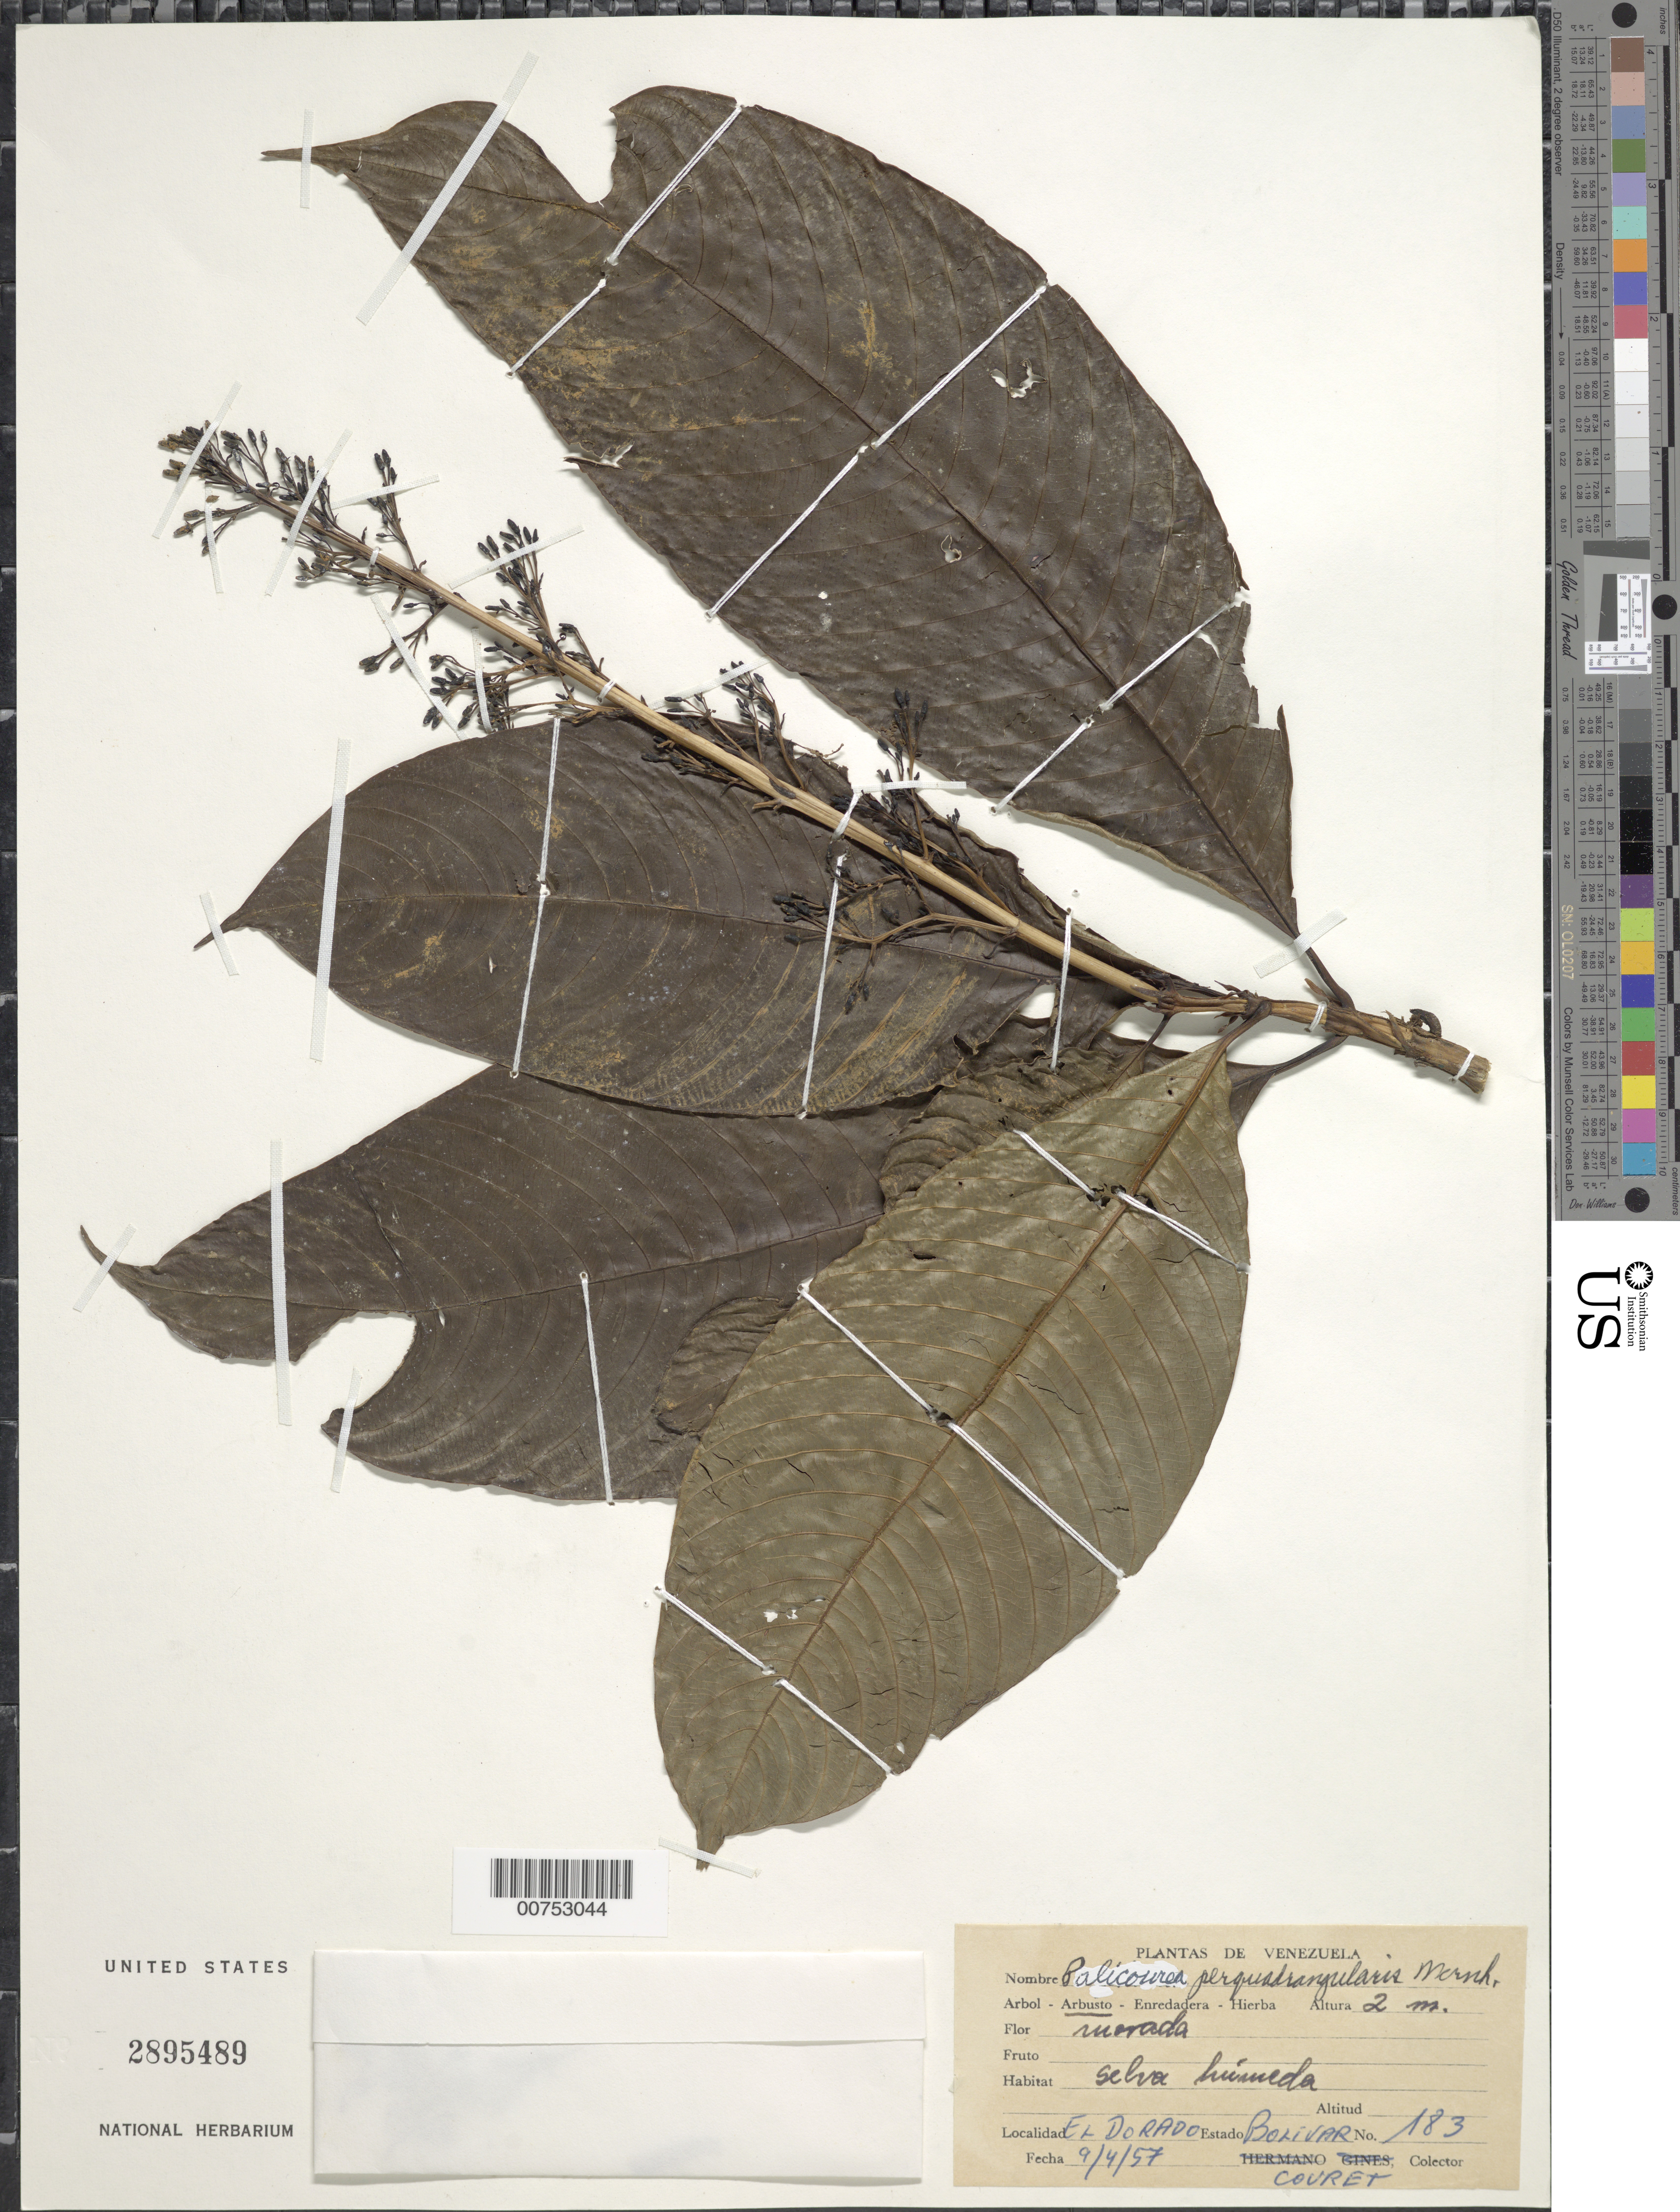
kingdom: Plantae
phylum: Tracheophyta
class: Magnoliopsida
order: Gentianales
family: Rubiaceae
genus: Palicourea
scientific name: Palicourea perquadrangularis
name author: Wernham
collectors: -. Couret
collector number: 183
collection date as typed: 9-Apr-57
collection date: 1957-04-09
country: Venezuela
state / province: Bolívar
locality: El Dorado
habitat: Humid forest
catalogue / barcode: US 2895489